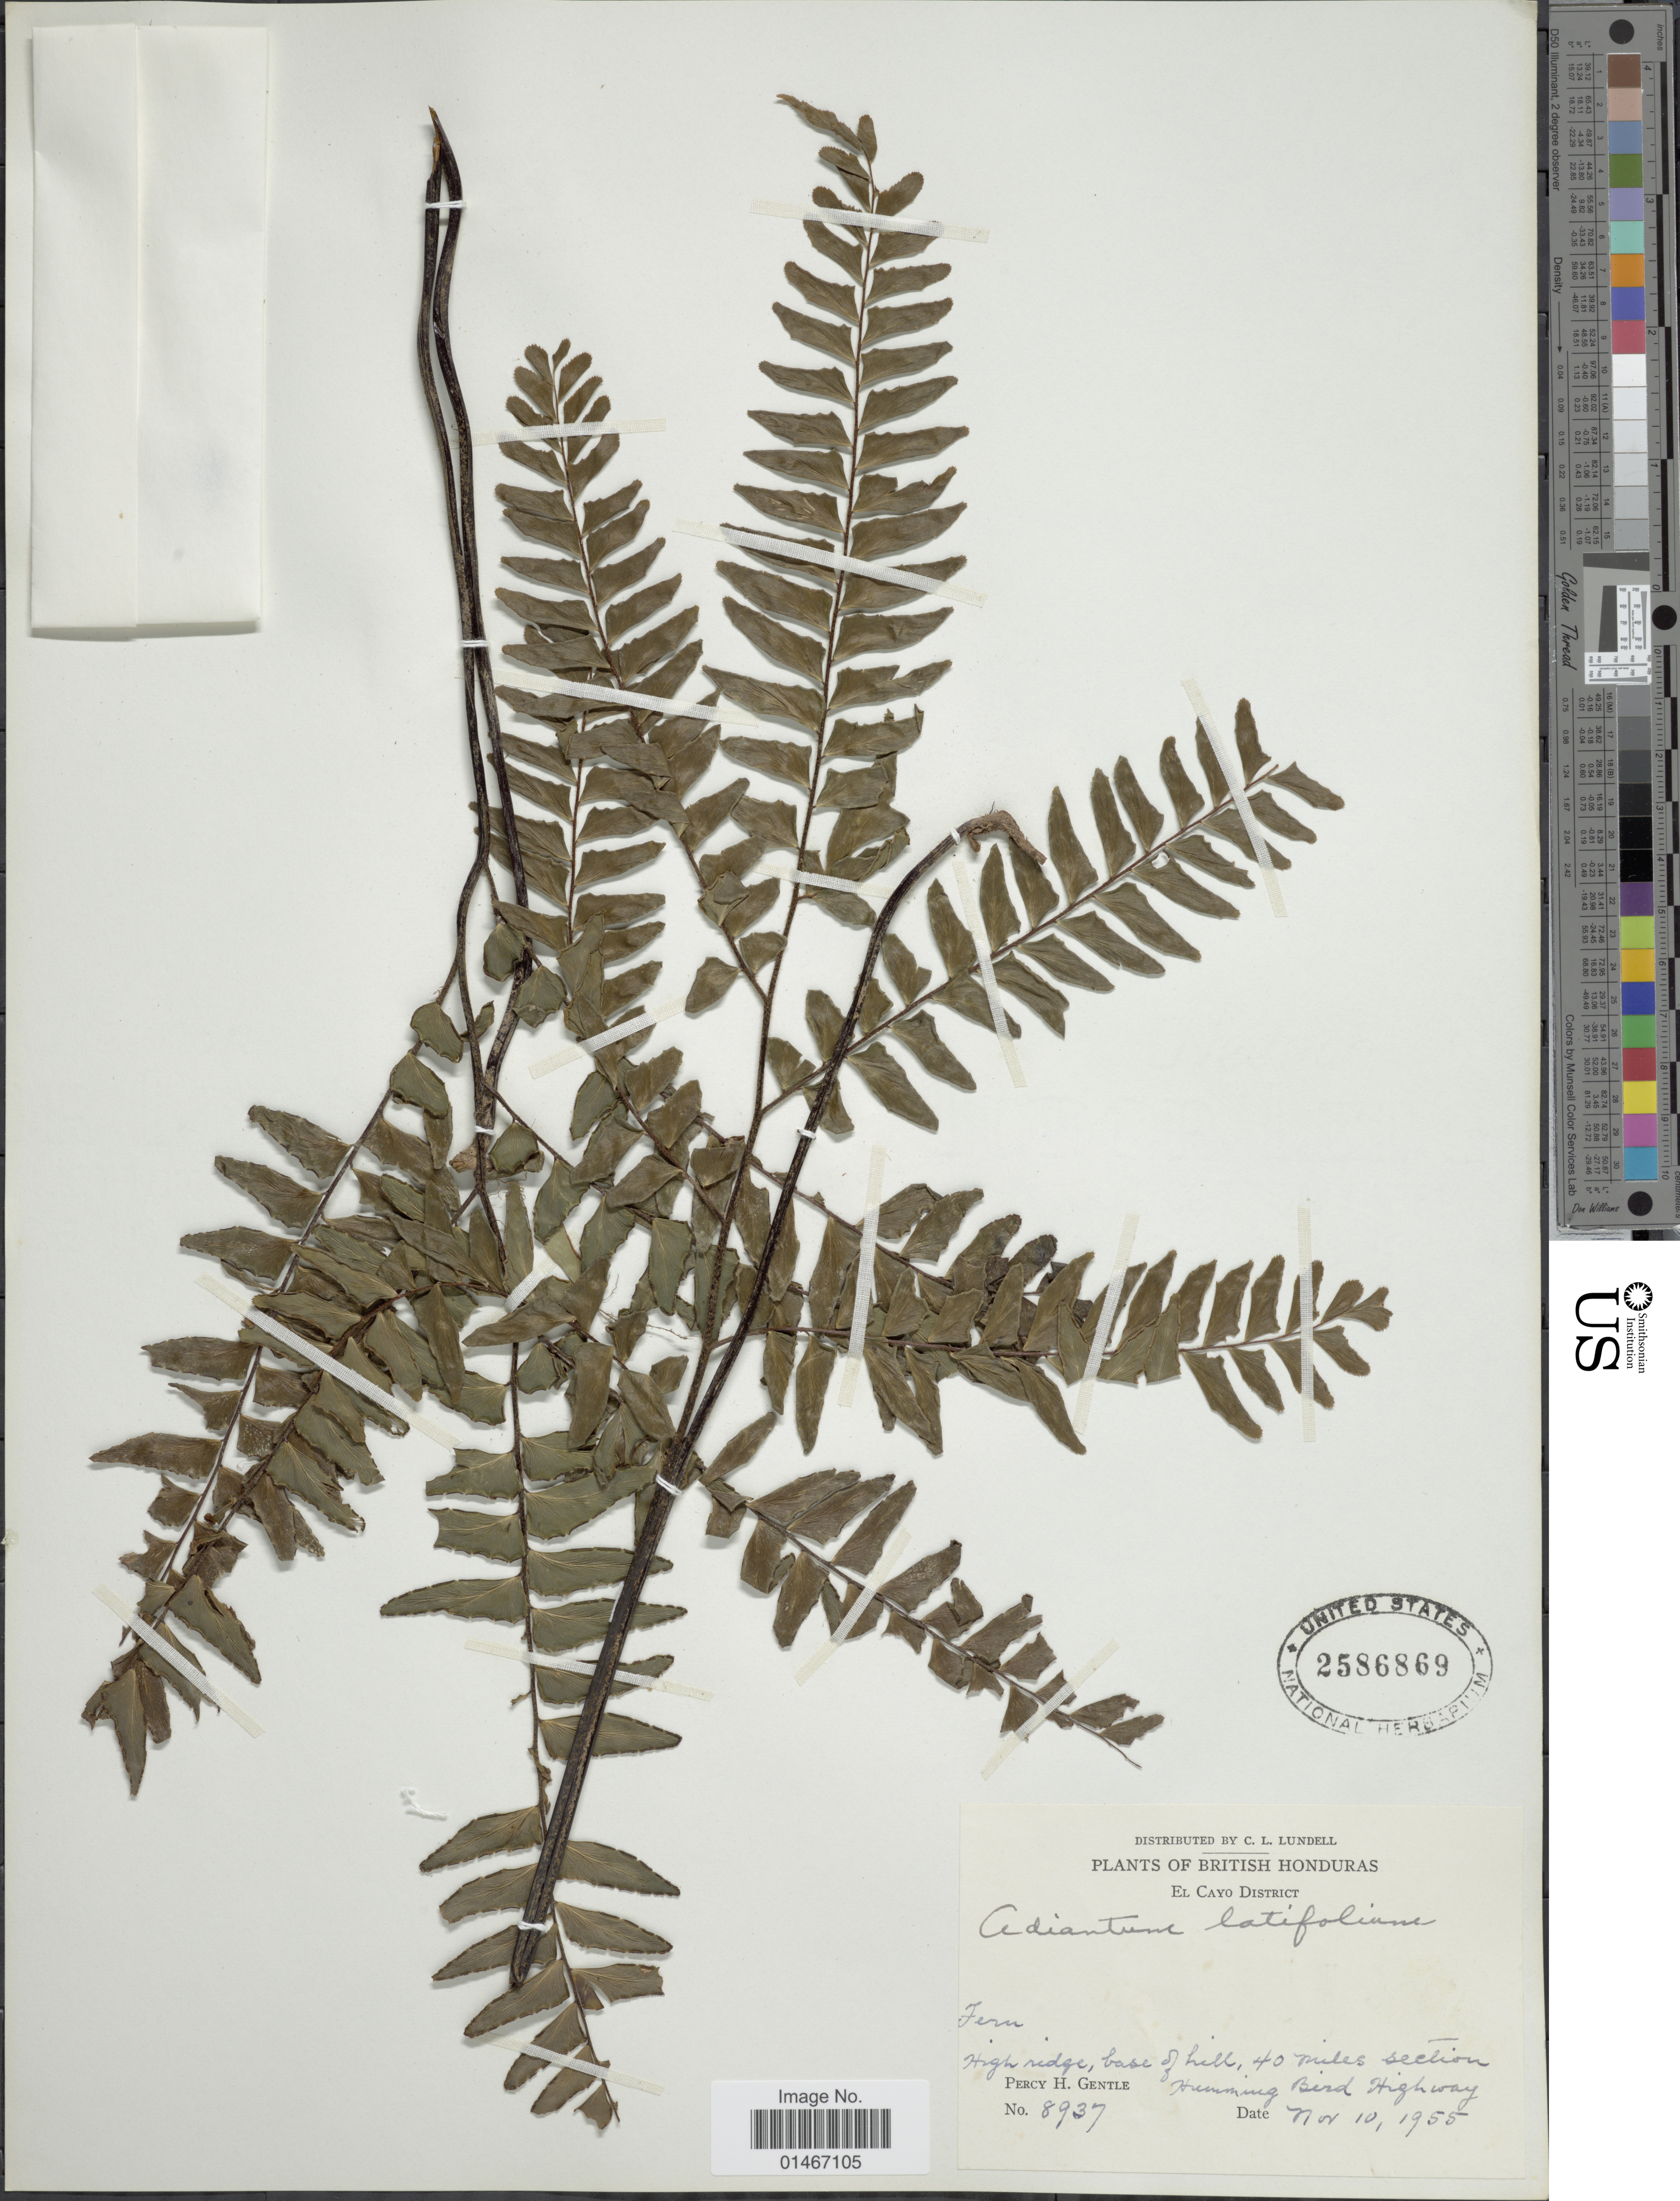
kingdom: Plantae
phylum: Tracheophyta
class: Polypodiopsida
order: Polypodiales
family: Pteridaceae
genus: Adiantum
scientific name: Adiantum latifolium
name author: Lam.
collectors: P. H. Gentle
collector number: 8937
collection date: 1955-11-10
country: Belize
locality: British Honduras. El Cayo District. High ridge, base of hill, 40 miles section. Humming Bird Highway.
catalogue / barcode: US 2586869